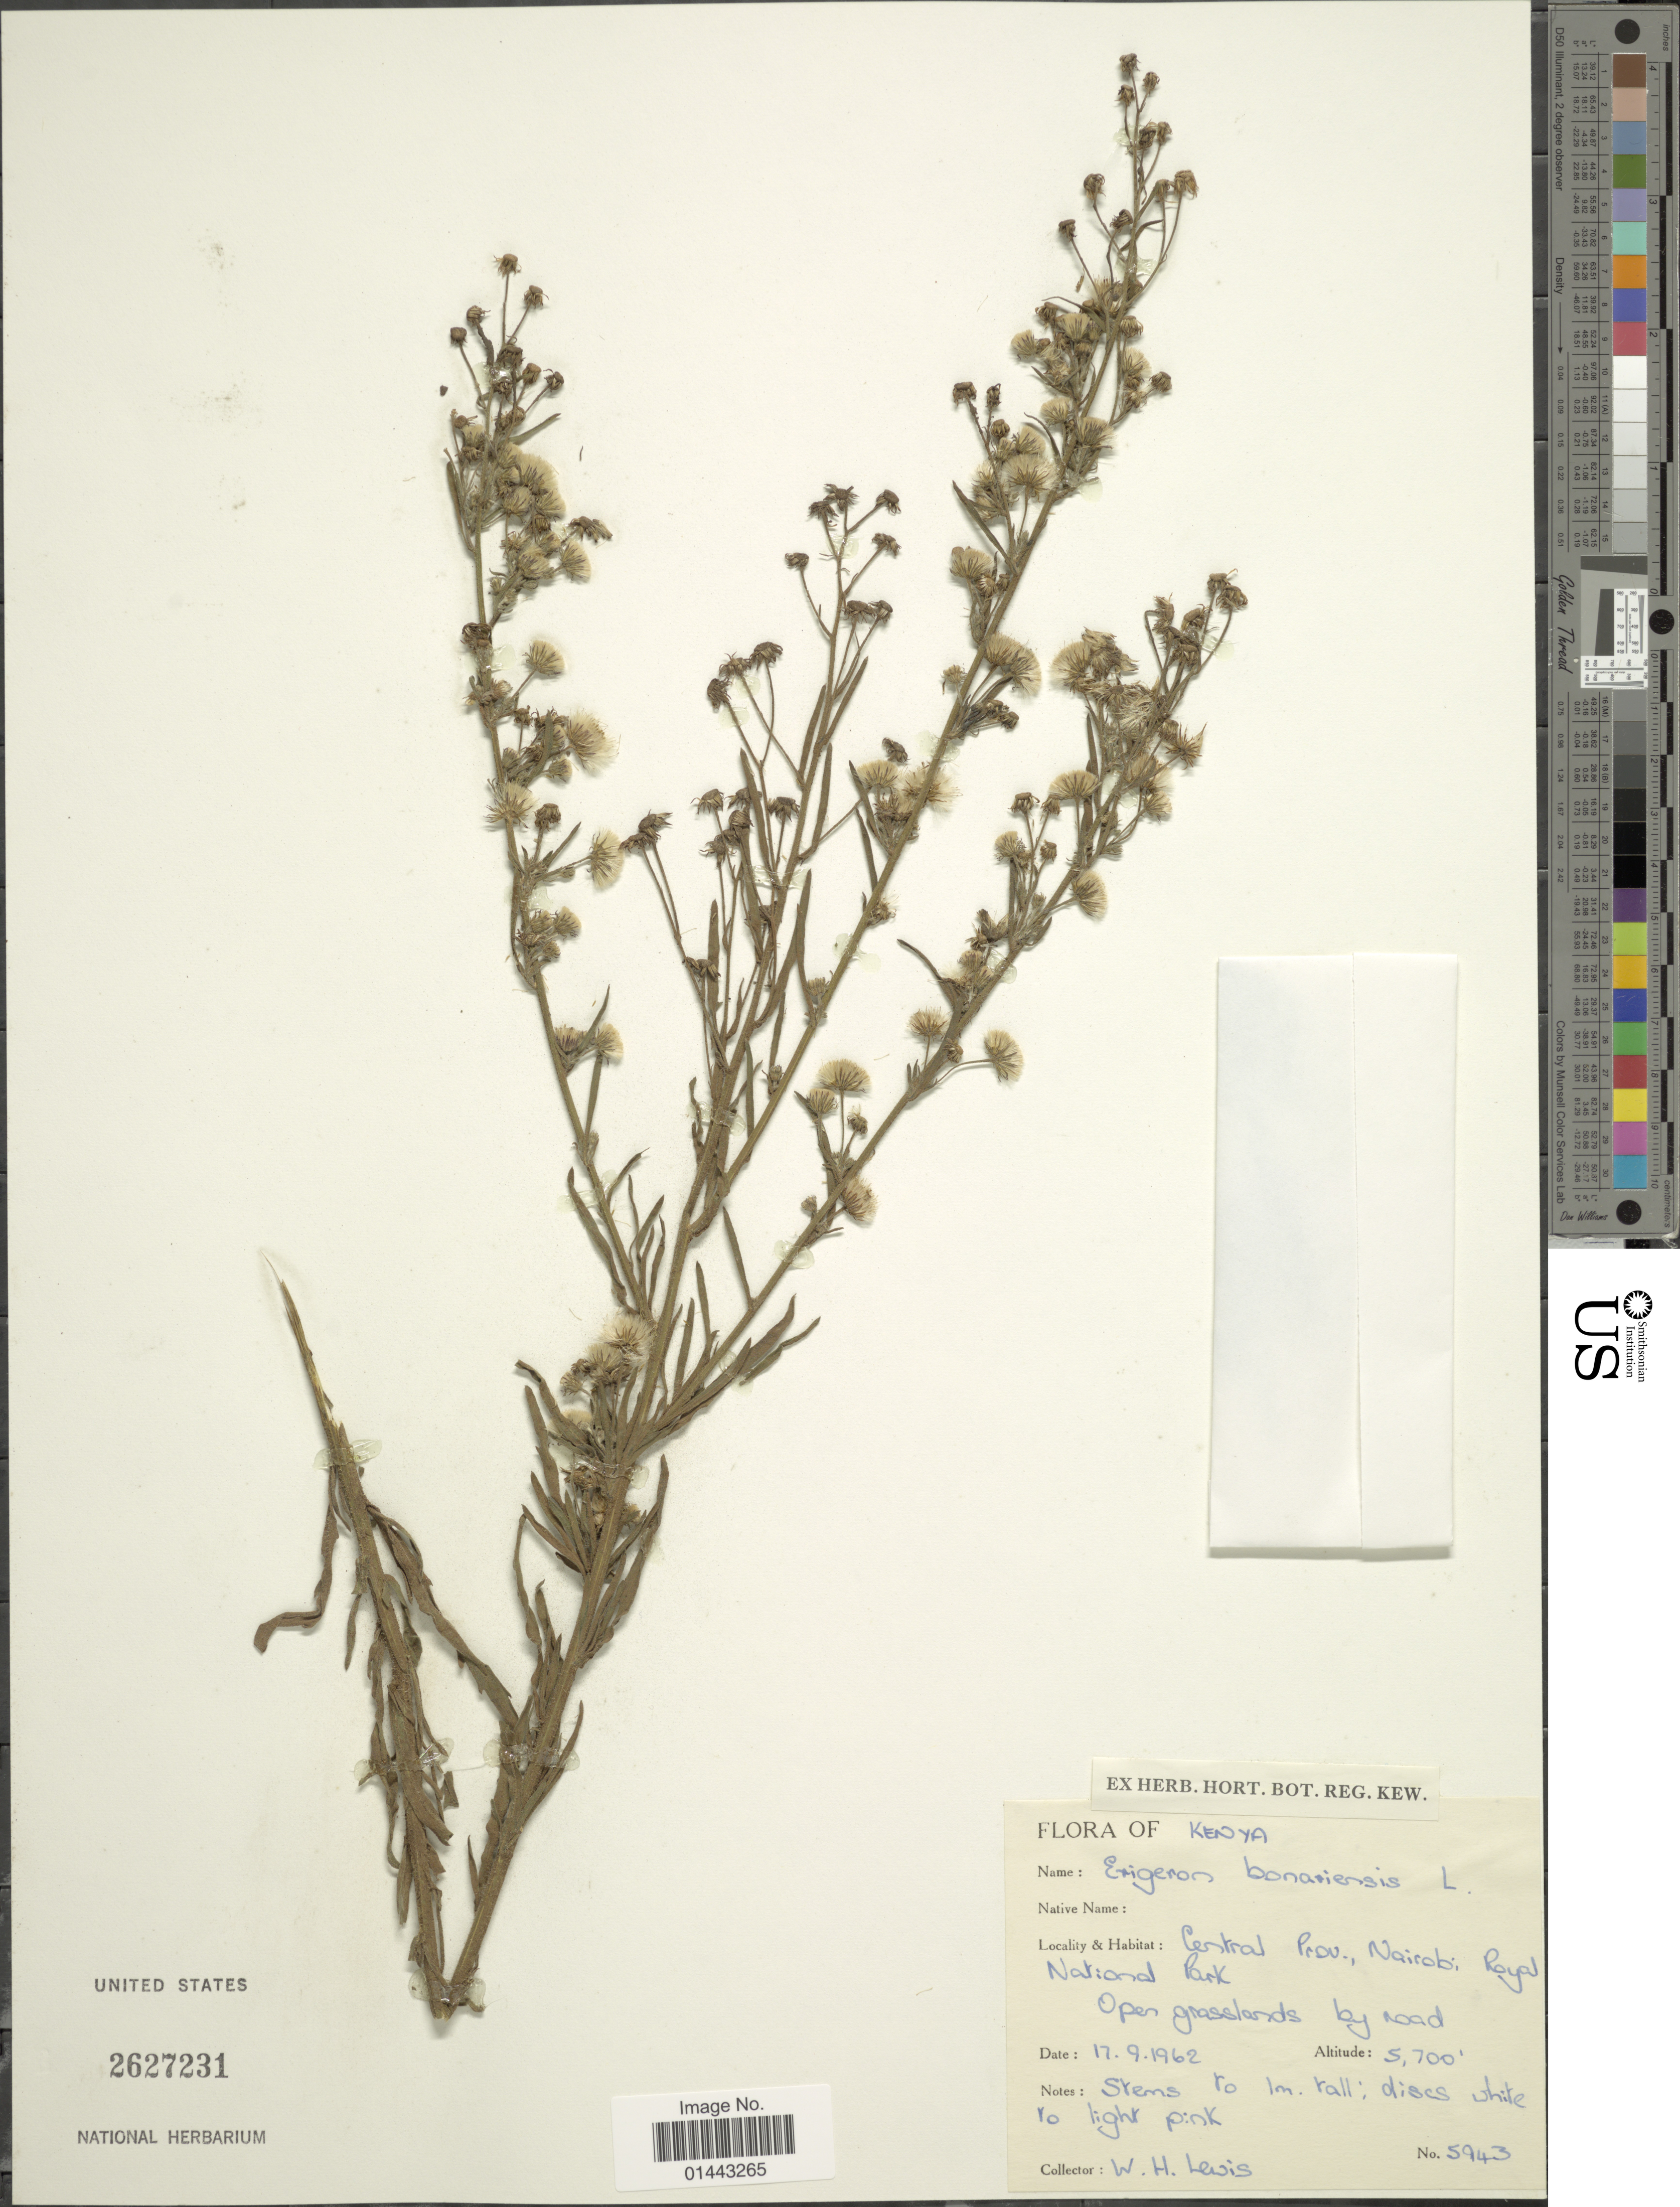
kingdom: Plantae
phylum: Tracheophyta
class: Magnoliopsida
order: Asterales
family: Asteraceae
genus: Erigeron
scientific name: Erigeron bonariensis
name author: L.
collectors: W. H. Lewis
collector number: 5943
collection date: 1962-09-17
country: Kenya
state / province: Nairobi Area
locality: Nairobi Royal National Park, open grassland by road.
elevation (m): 1737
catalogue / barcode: US 2627231